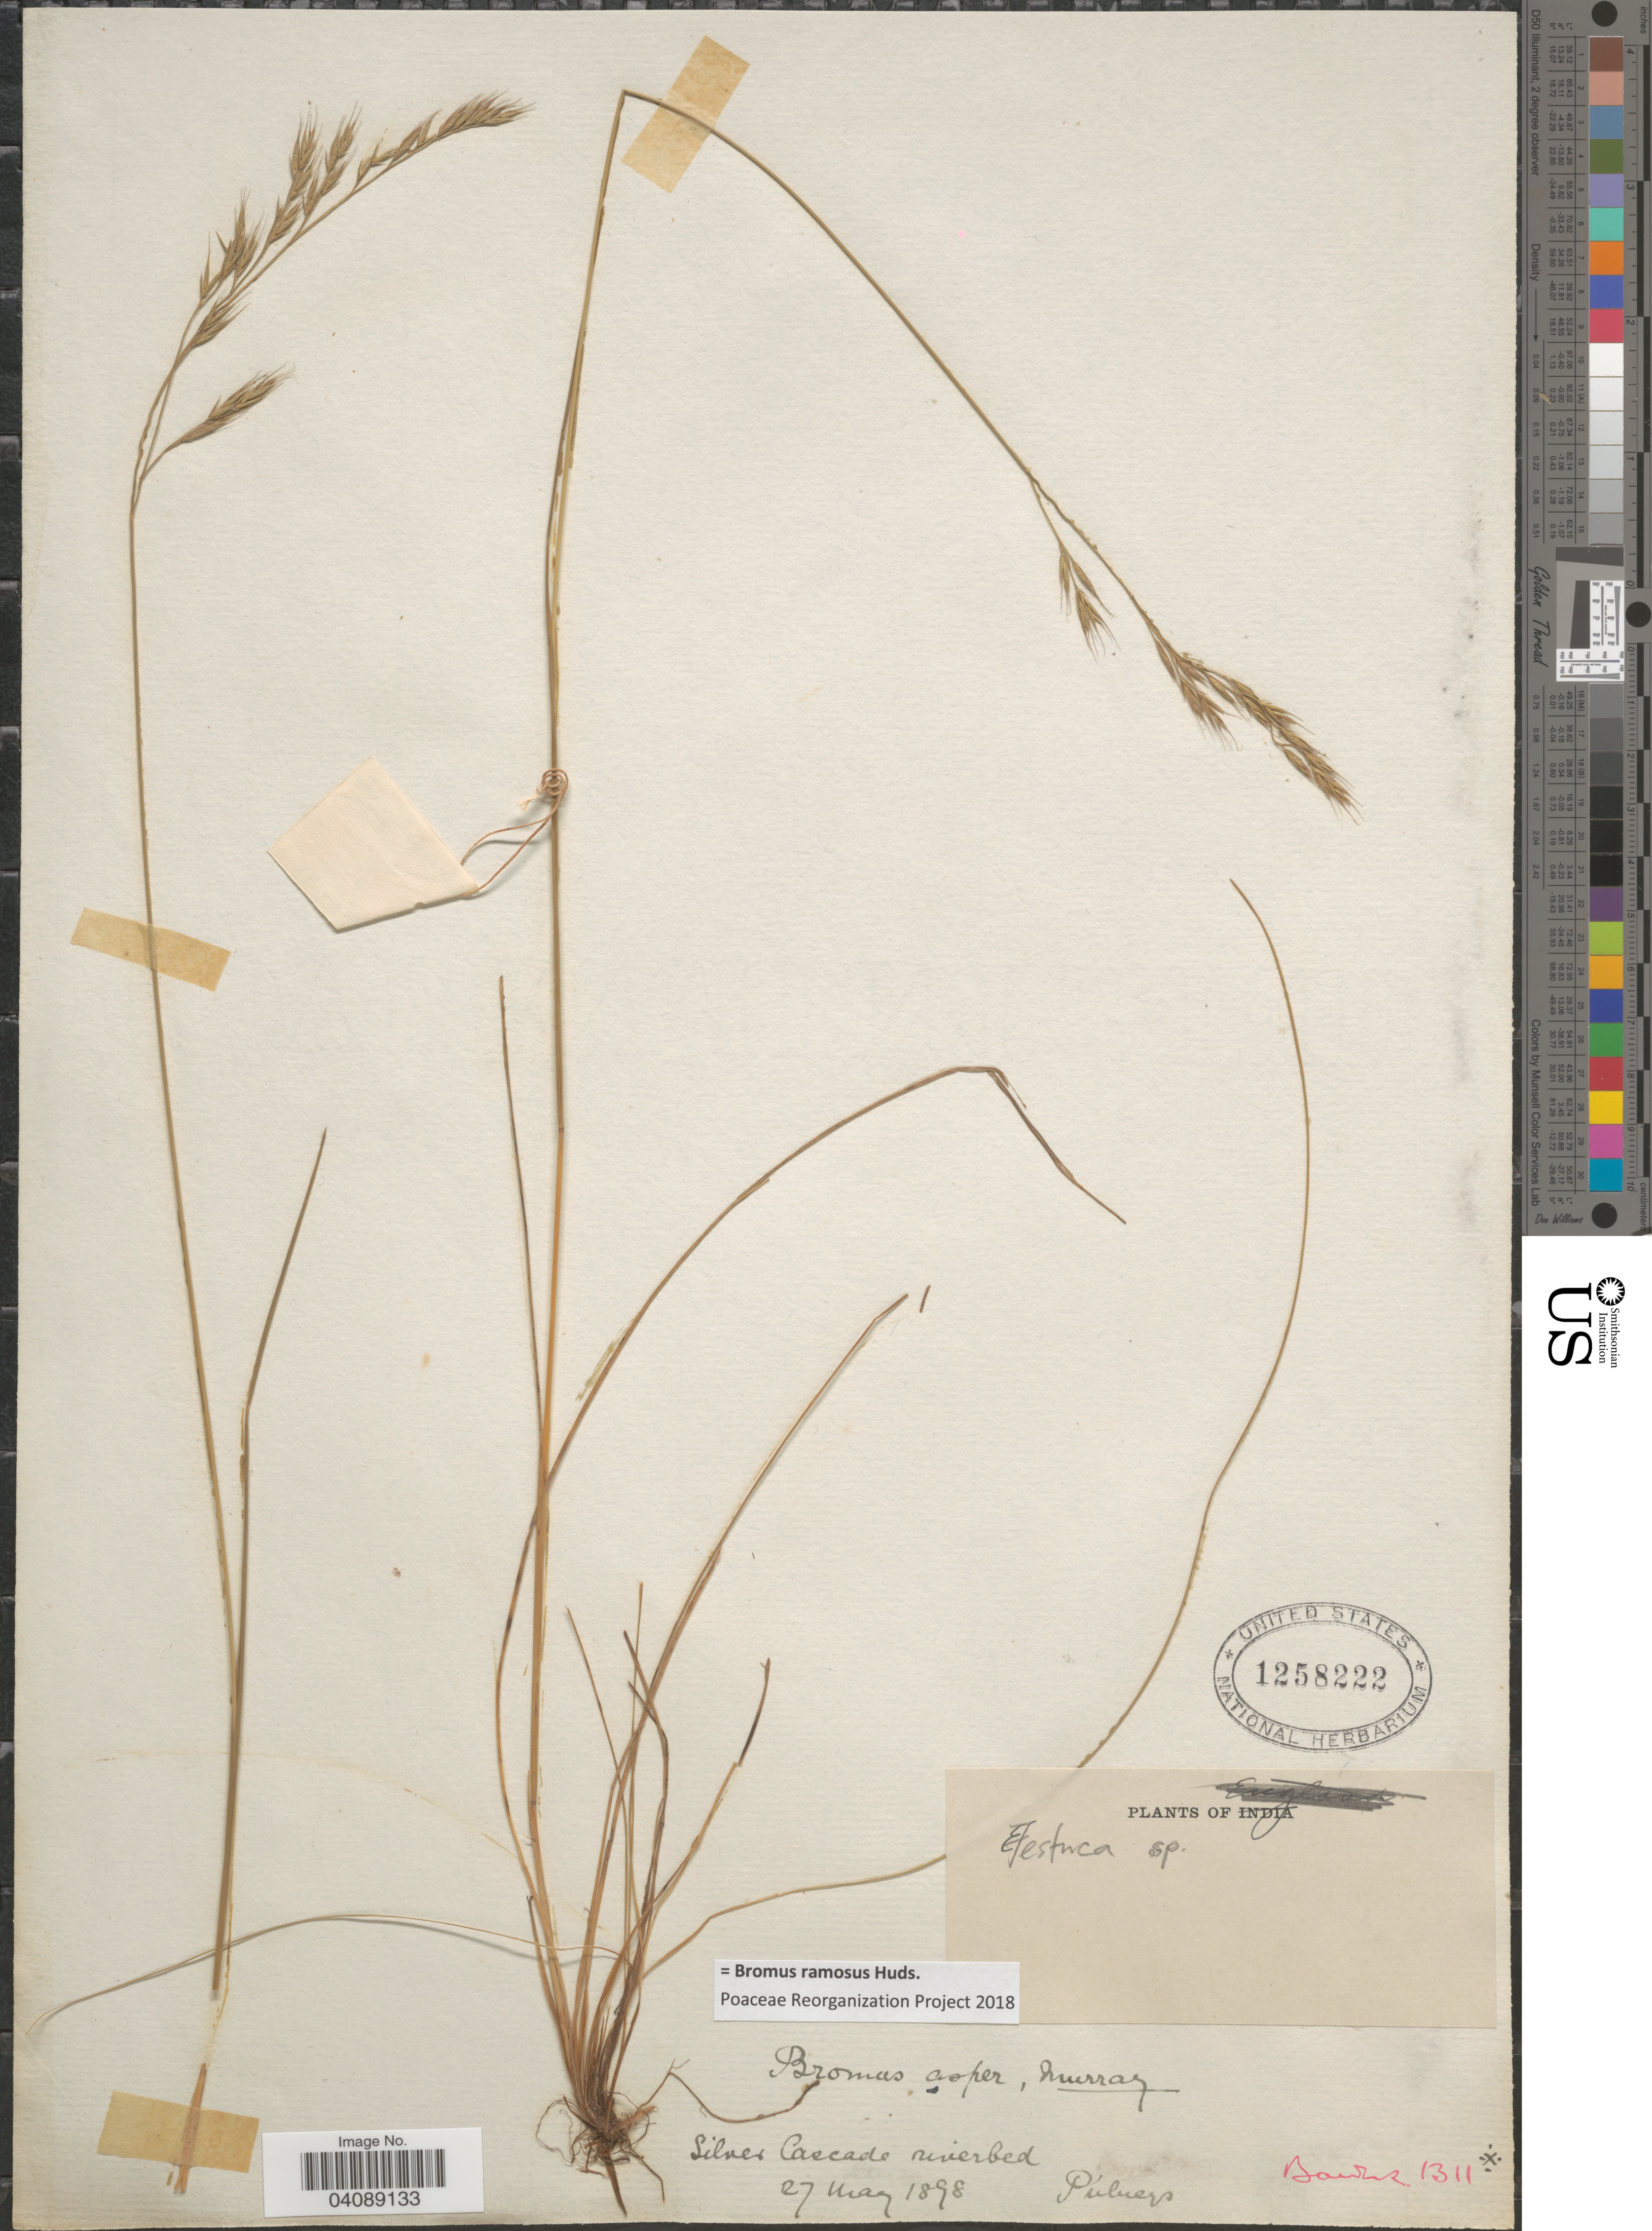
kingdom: Plantae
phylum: Tracheophyta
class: Liliopsida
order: Poales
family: Poaceae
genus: Bromus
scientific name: Bromus ramosus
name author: Huds.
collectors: Pulneys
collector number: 1311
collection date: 1898-08-27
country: India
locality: Silver Cascade riverbed.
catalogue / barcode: US 1258222